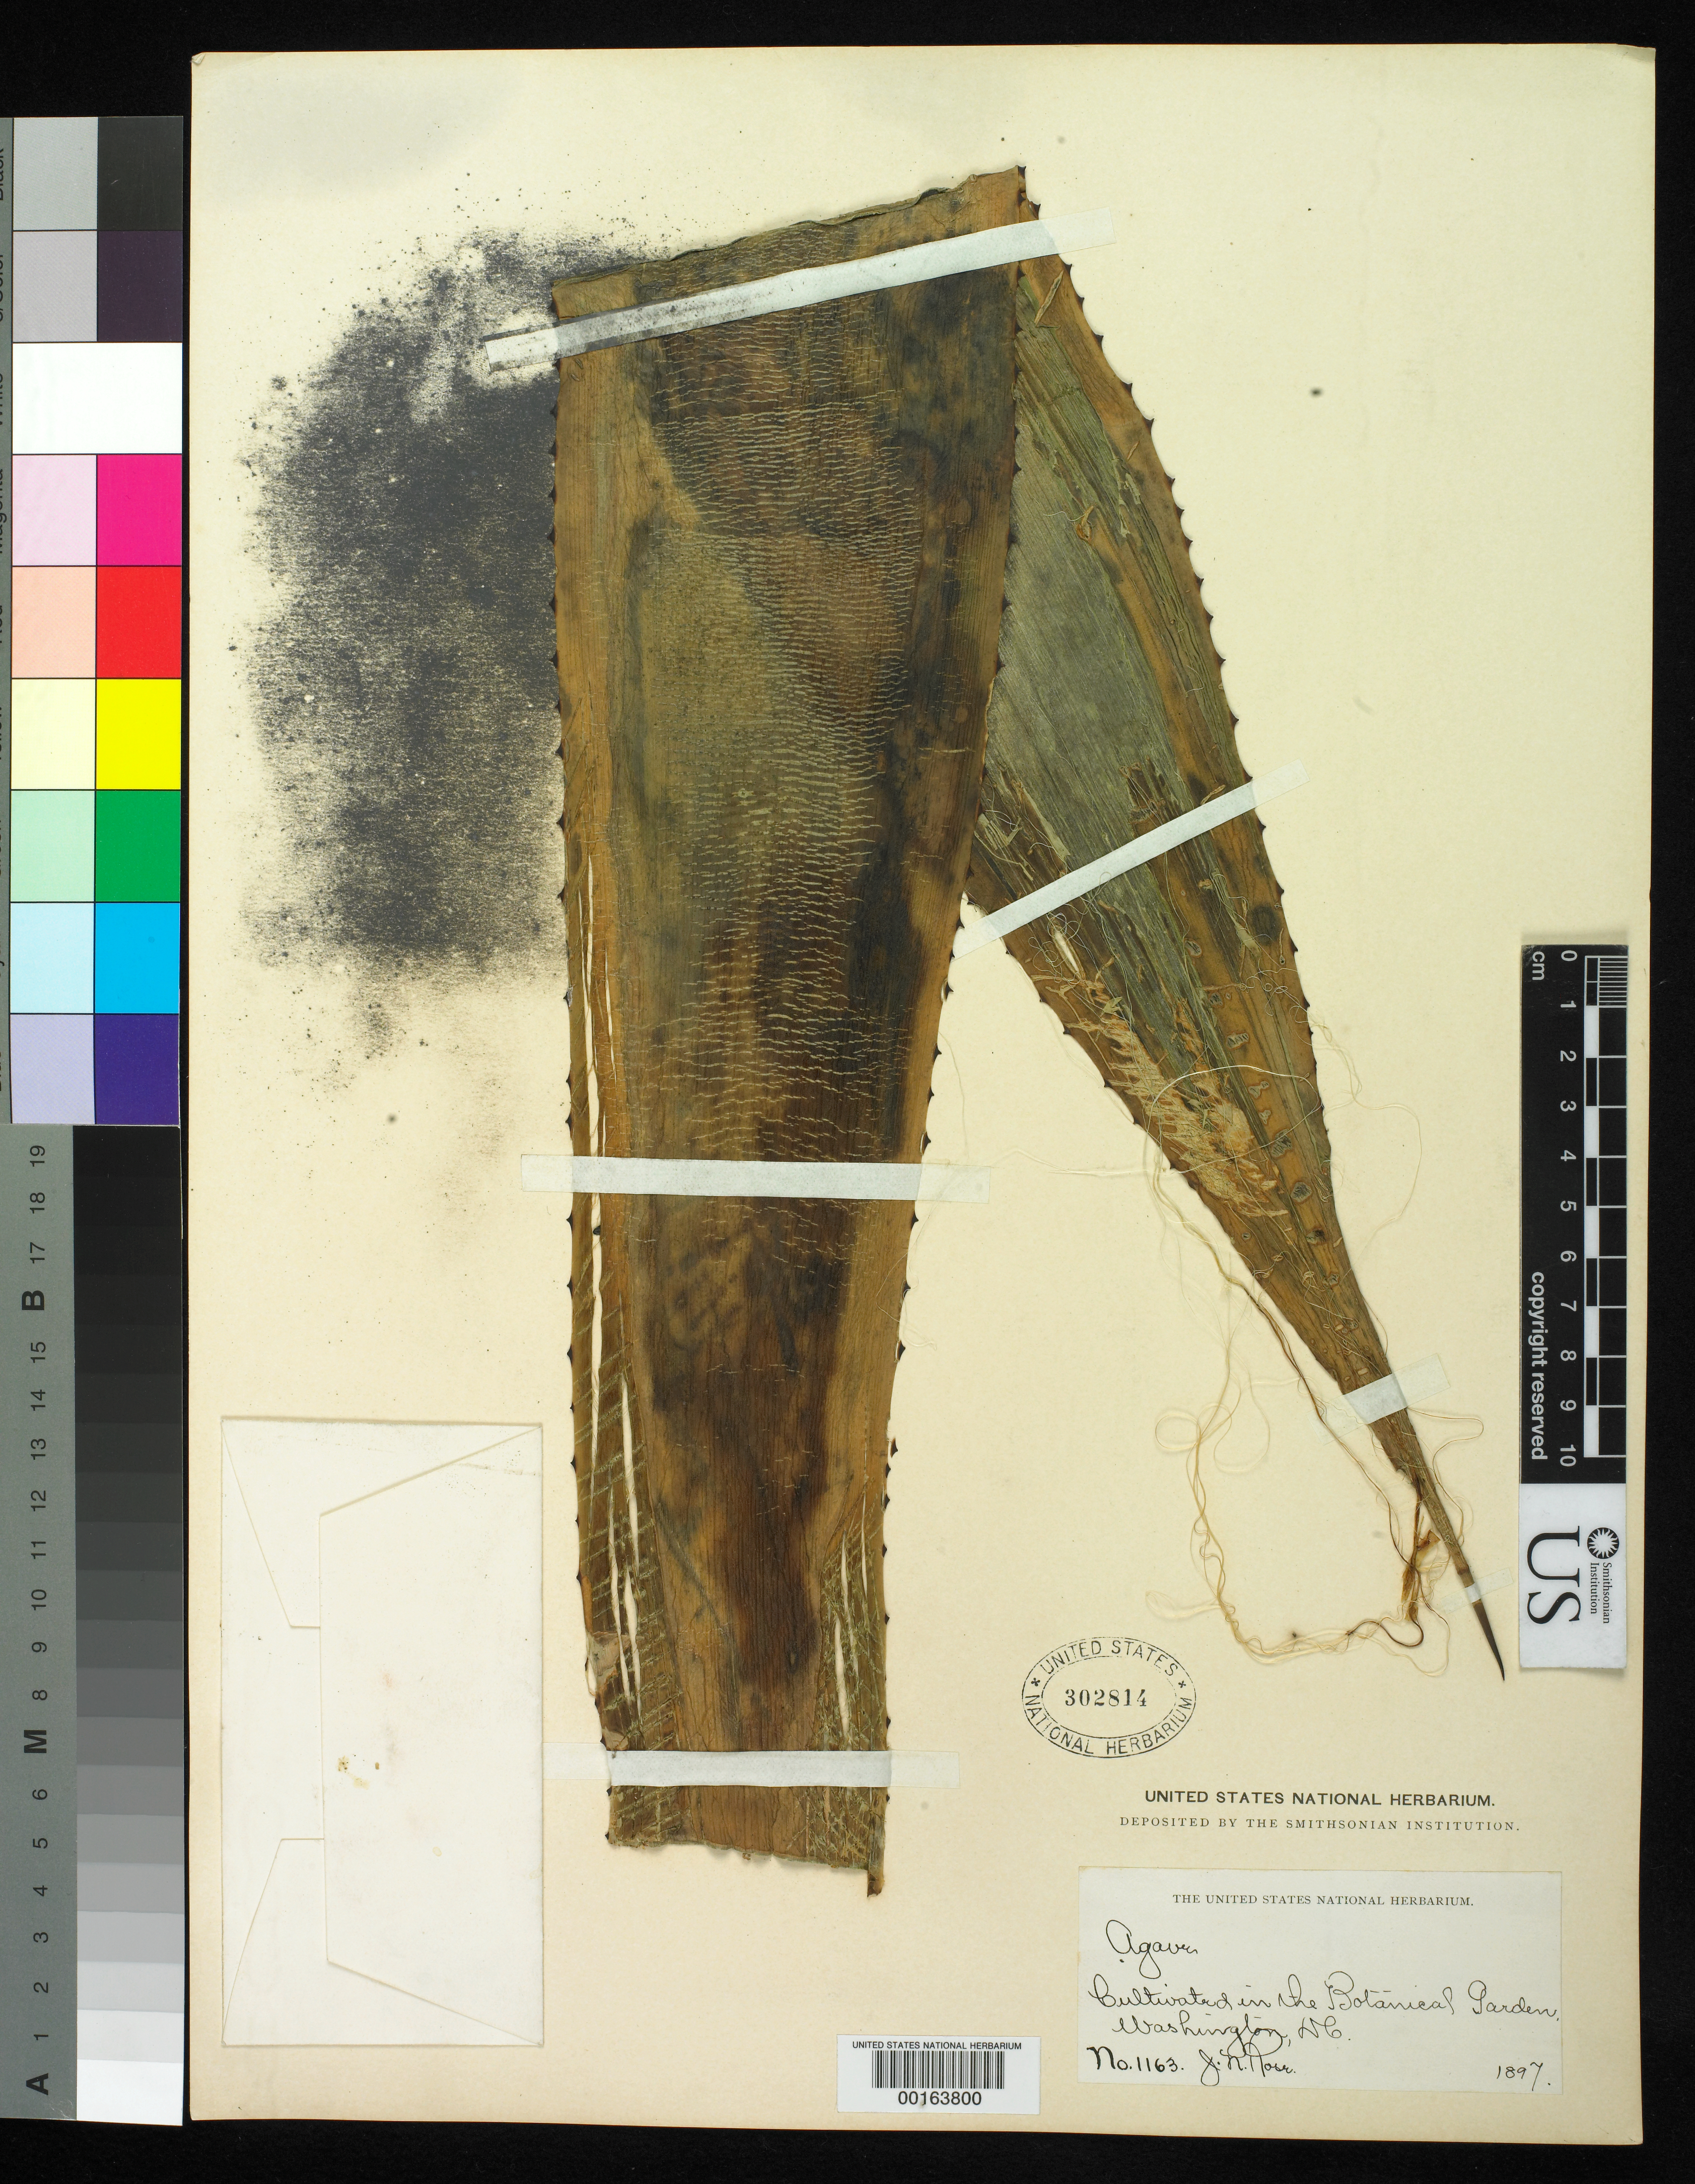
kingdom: Plantae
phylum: Tracheophyta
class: Liliopsida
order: Asparagales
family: Asparagaceae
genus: Agave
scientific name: Agave sp.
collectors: J. N. Rose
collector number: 1163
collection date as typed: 1897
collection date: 1897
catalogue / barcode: US 302814